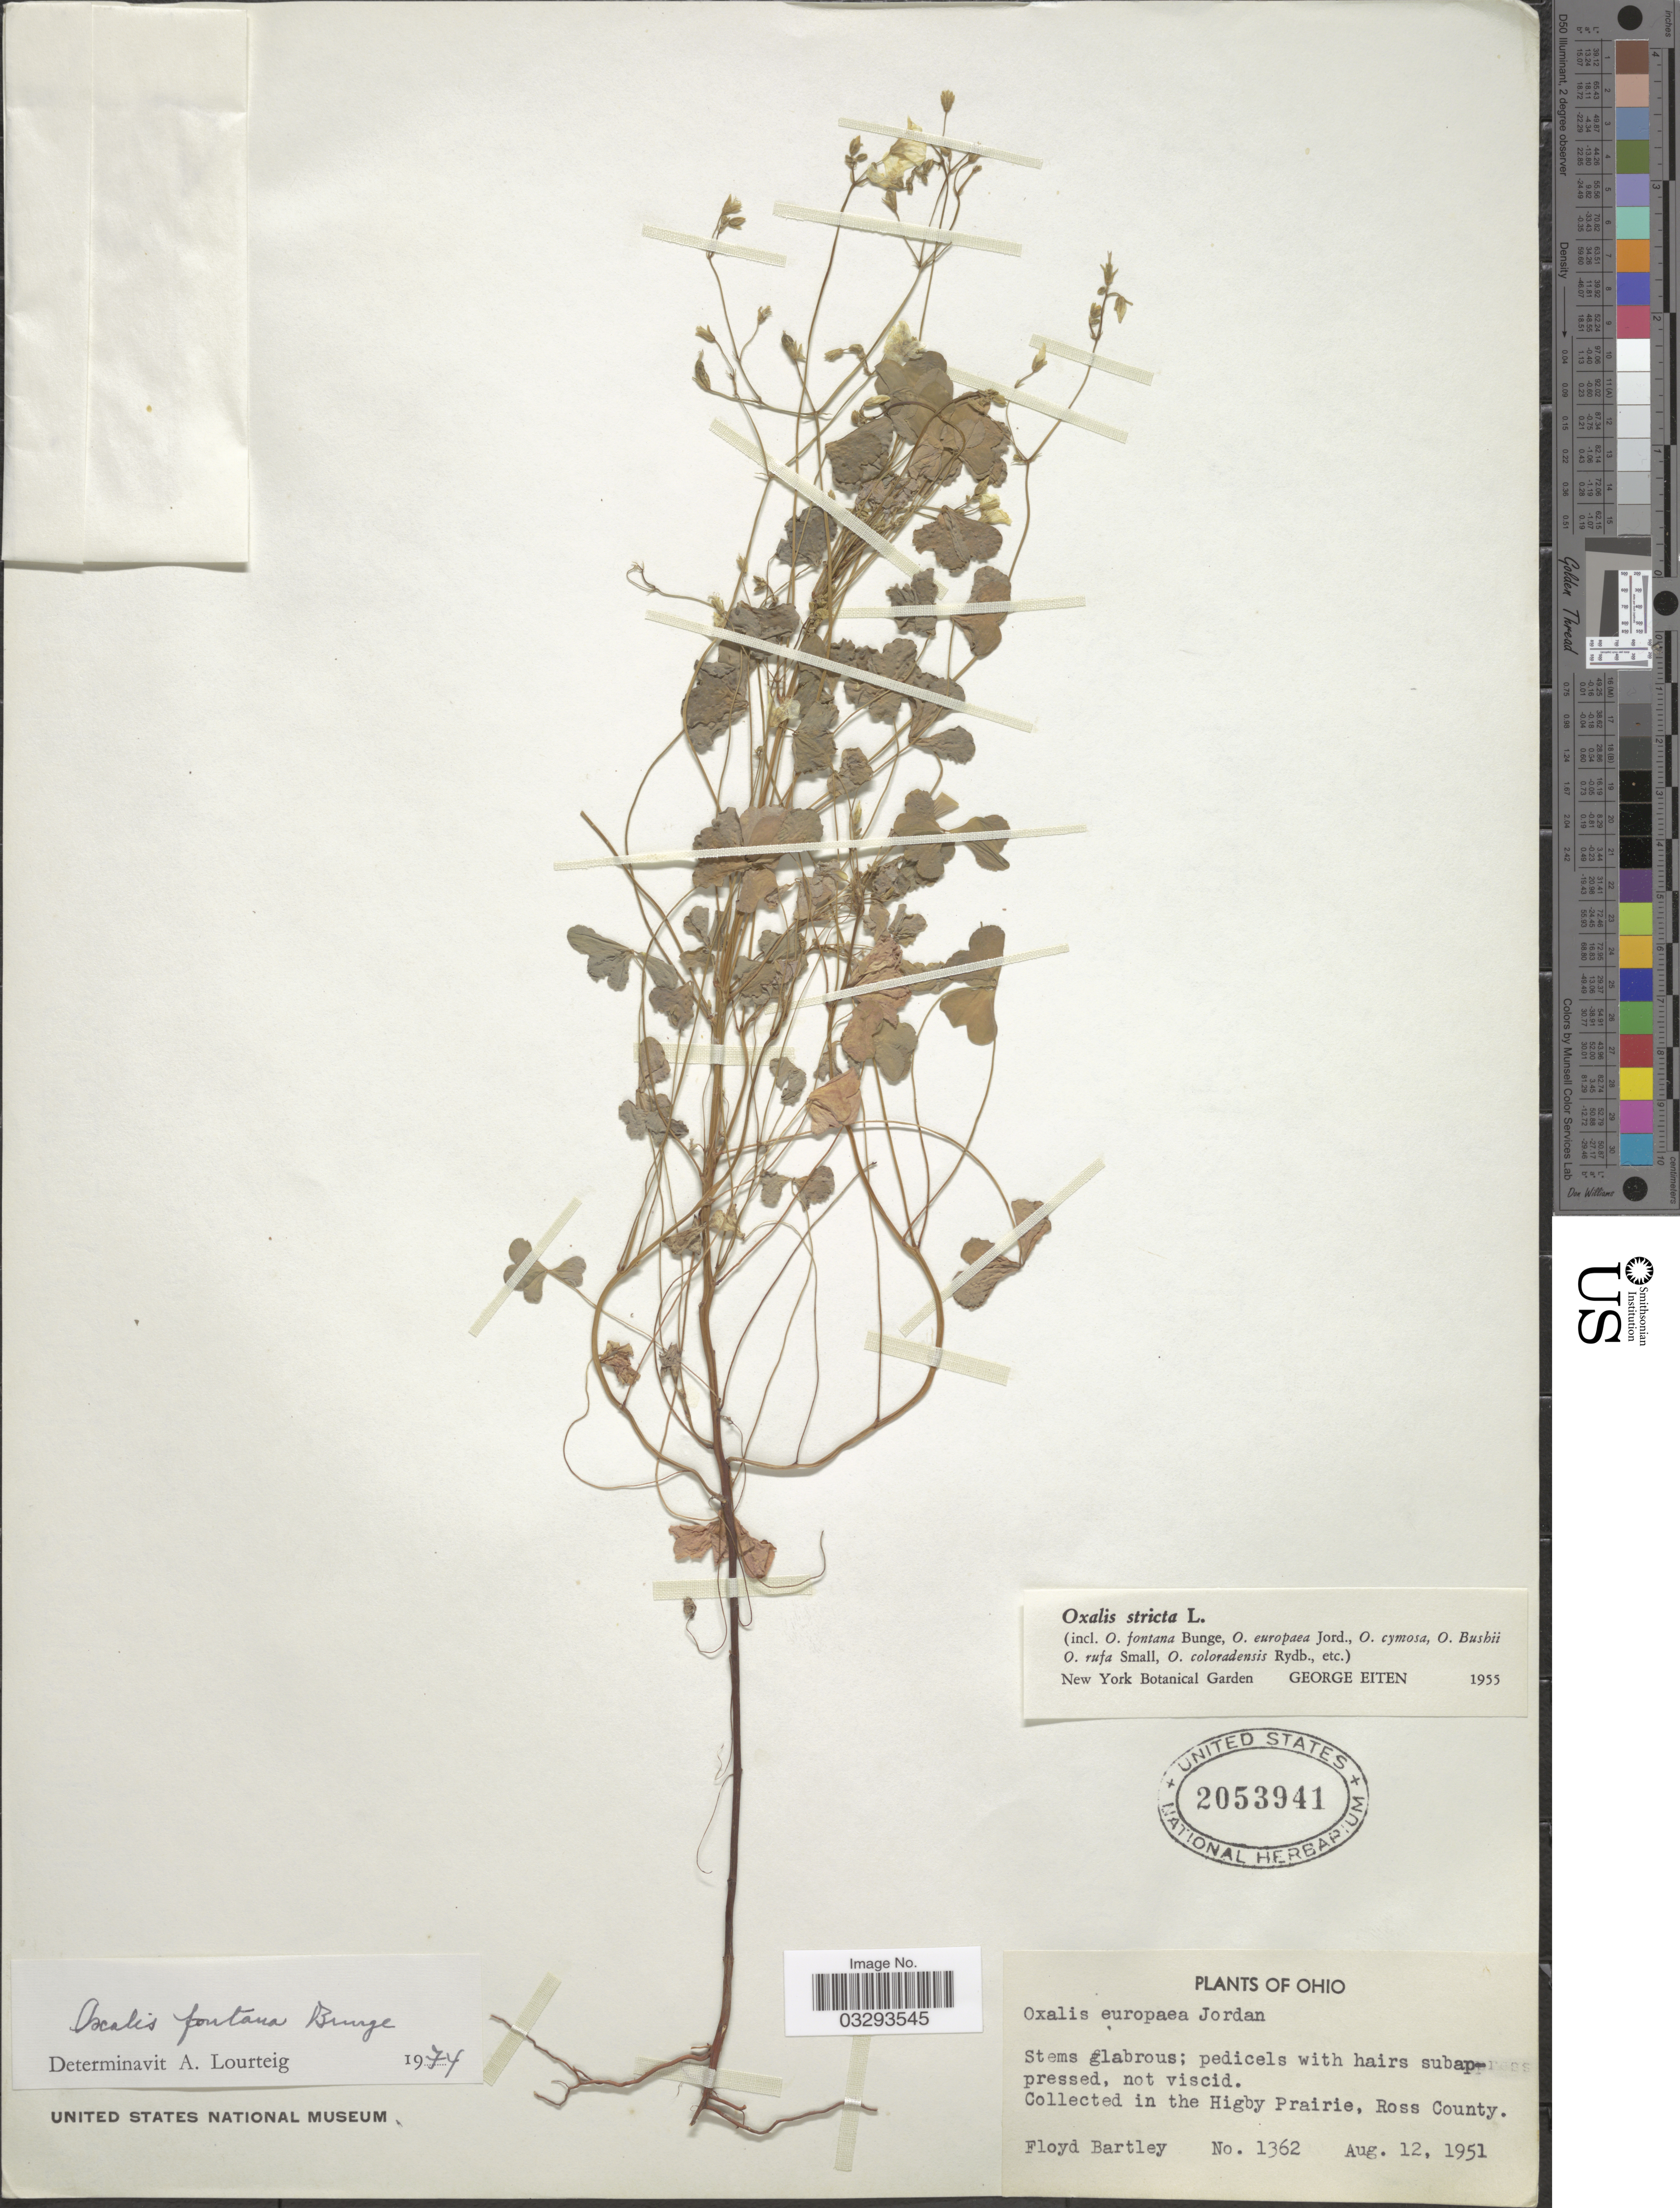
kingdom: Plantae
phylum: Tracheophyta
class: Magnoliopsida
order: Oxalidales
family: Oxalidaceae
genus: Oxalis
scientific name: Oxalis fontana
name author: Bunge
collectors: F. Bartley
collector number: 1362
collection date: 1951-08-12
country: United States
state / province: Ohio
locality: In the Higby Prairie, Ross County.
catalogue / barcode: US 2053941